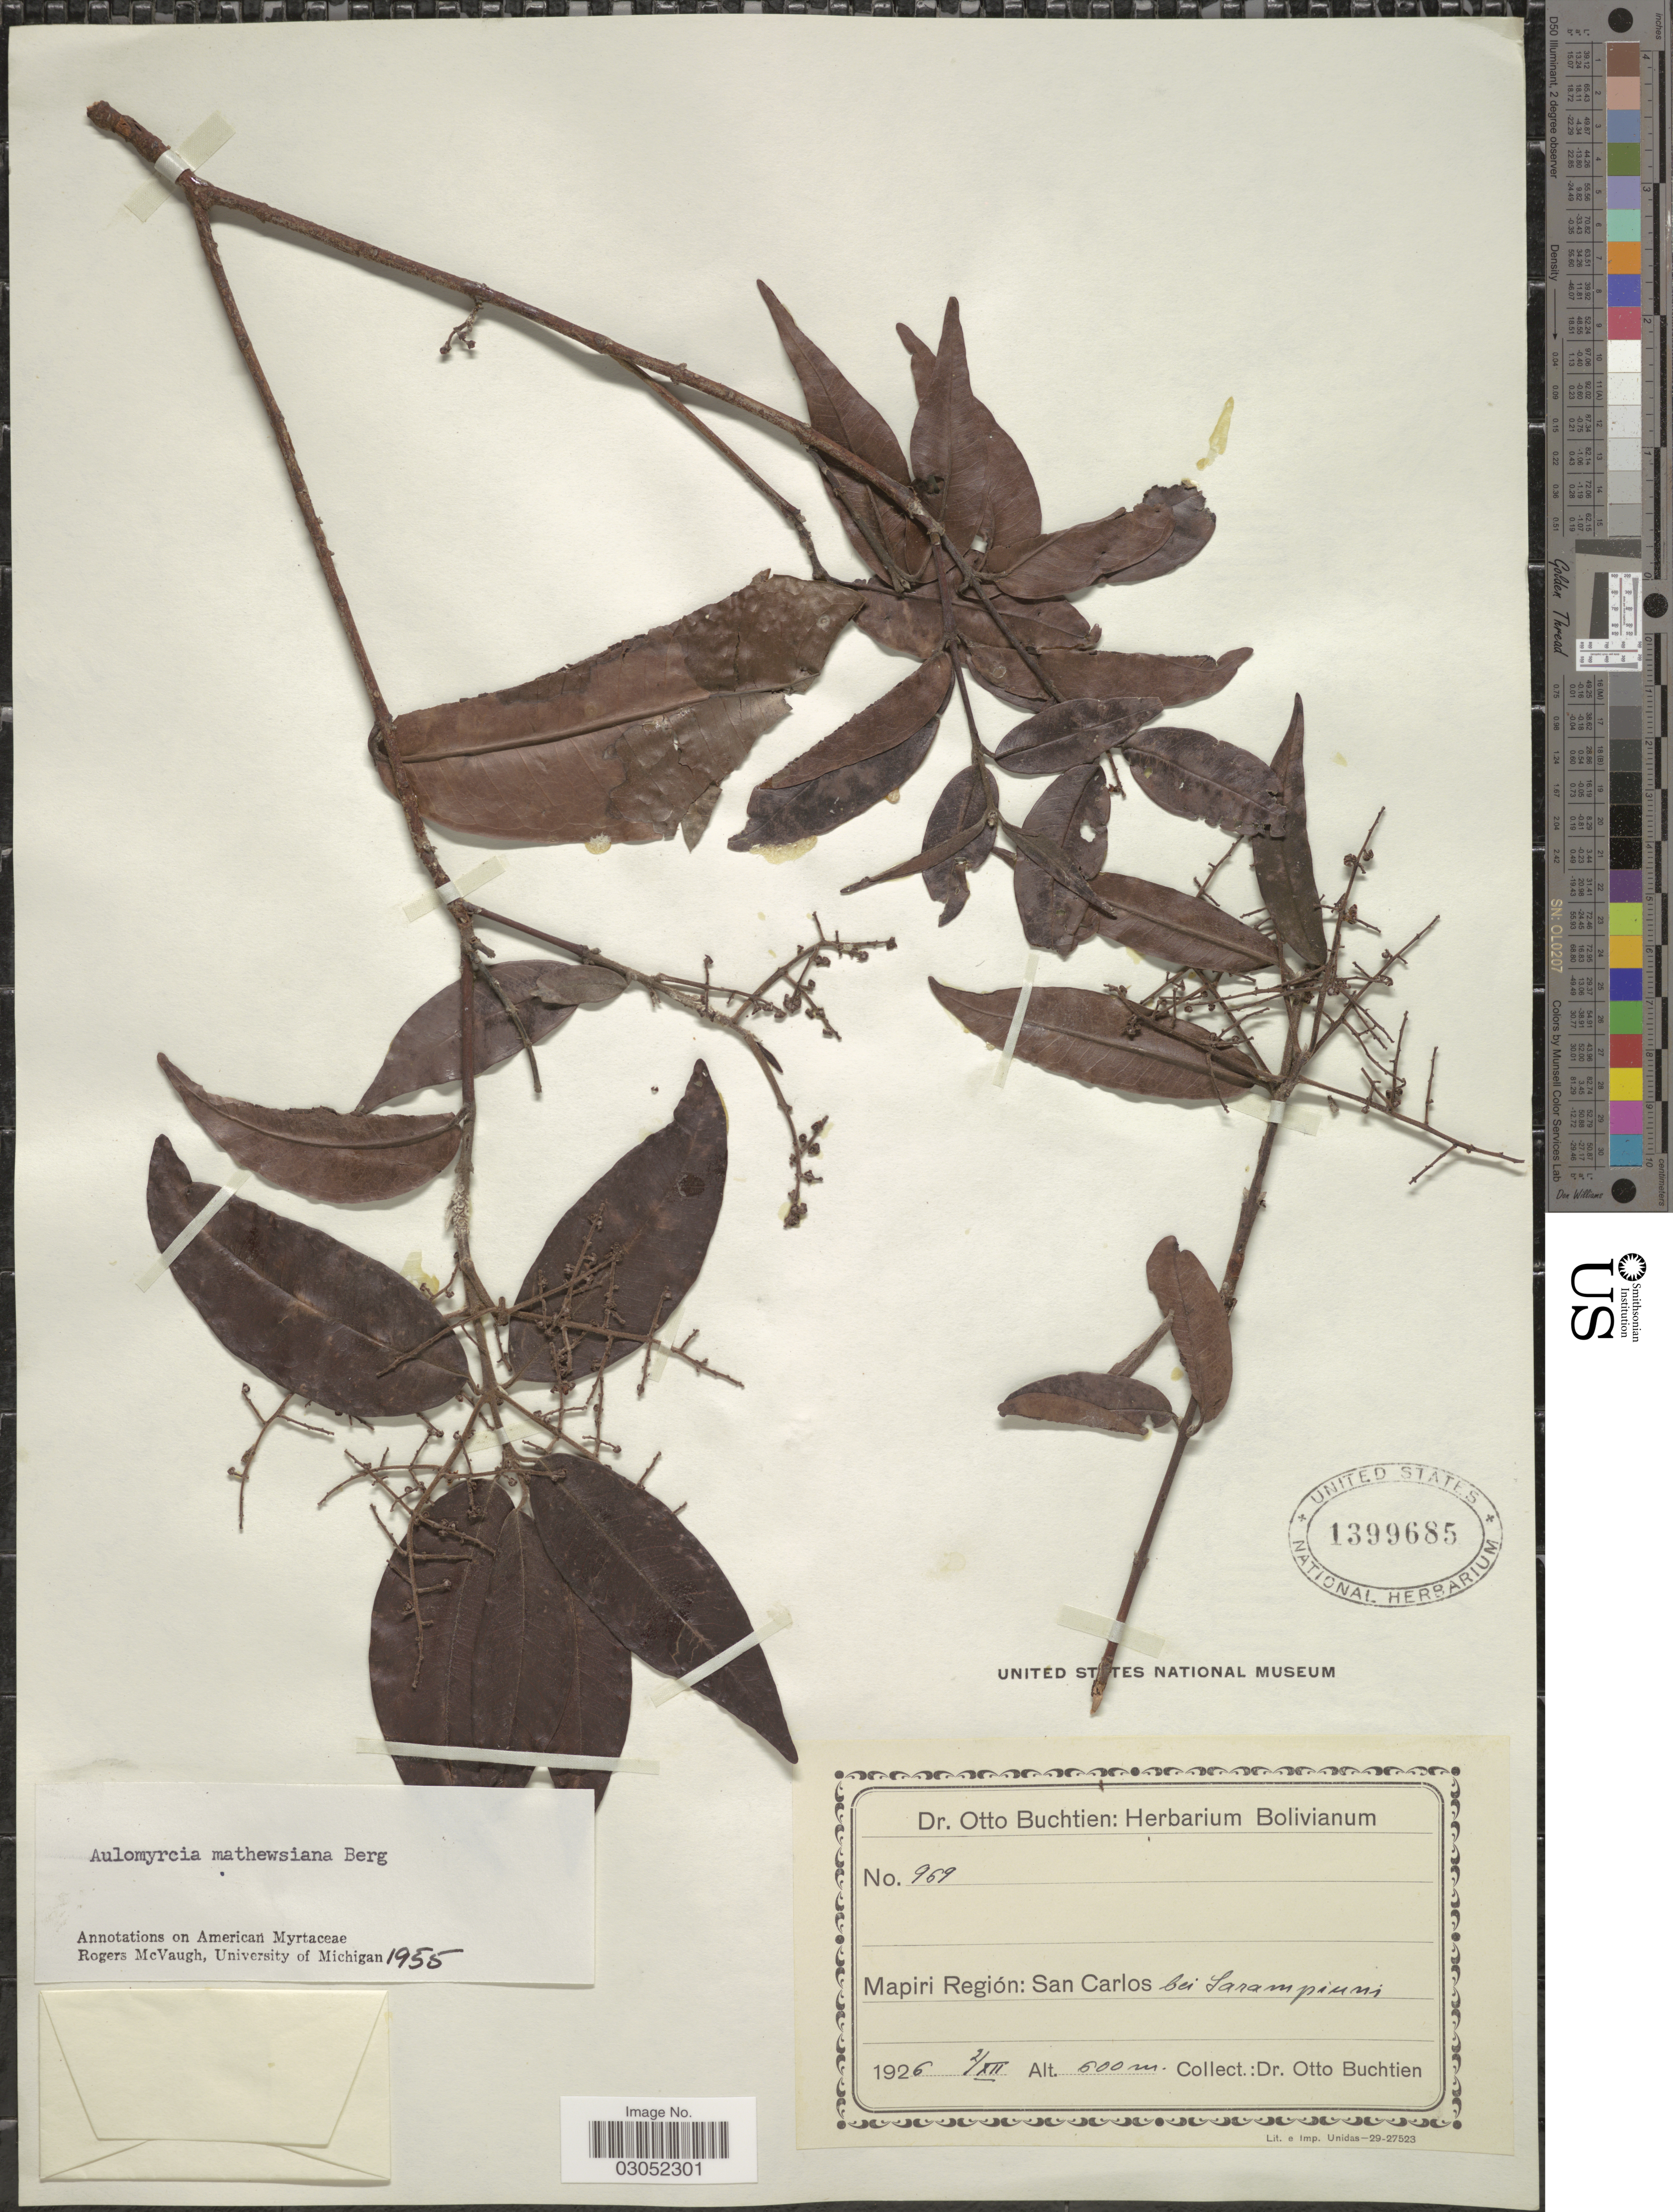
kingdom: Plantae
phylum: Tracheophyta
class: Magnoliopsida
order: Myrtales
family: Myrtaceae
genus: Myrcia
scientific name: Myrcia mathewsiana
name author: (O. Berg) McVaugh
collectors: O. Buchtien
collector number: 969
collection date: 1926-12-02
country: Bolivia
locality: Mapiri Región: San Carlos bei Sarampiuni.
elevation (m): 600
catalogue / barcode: US 1399685